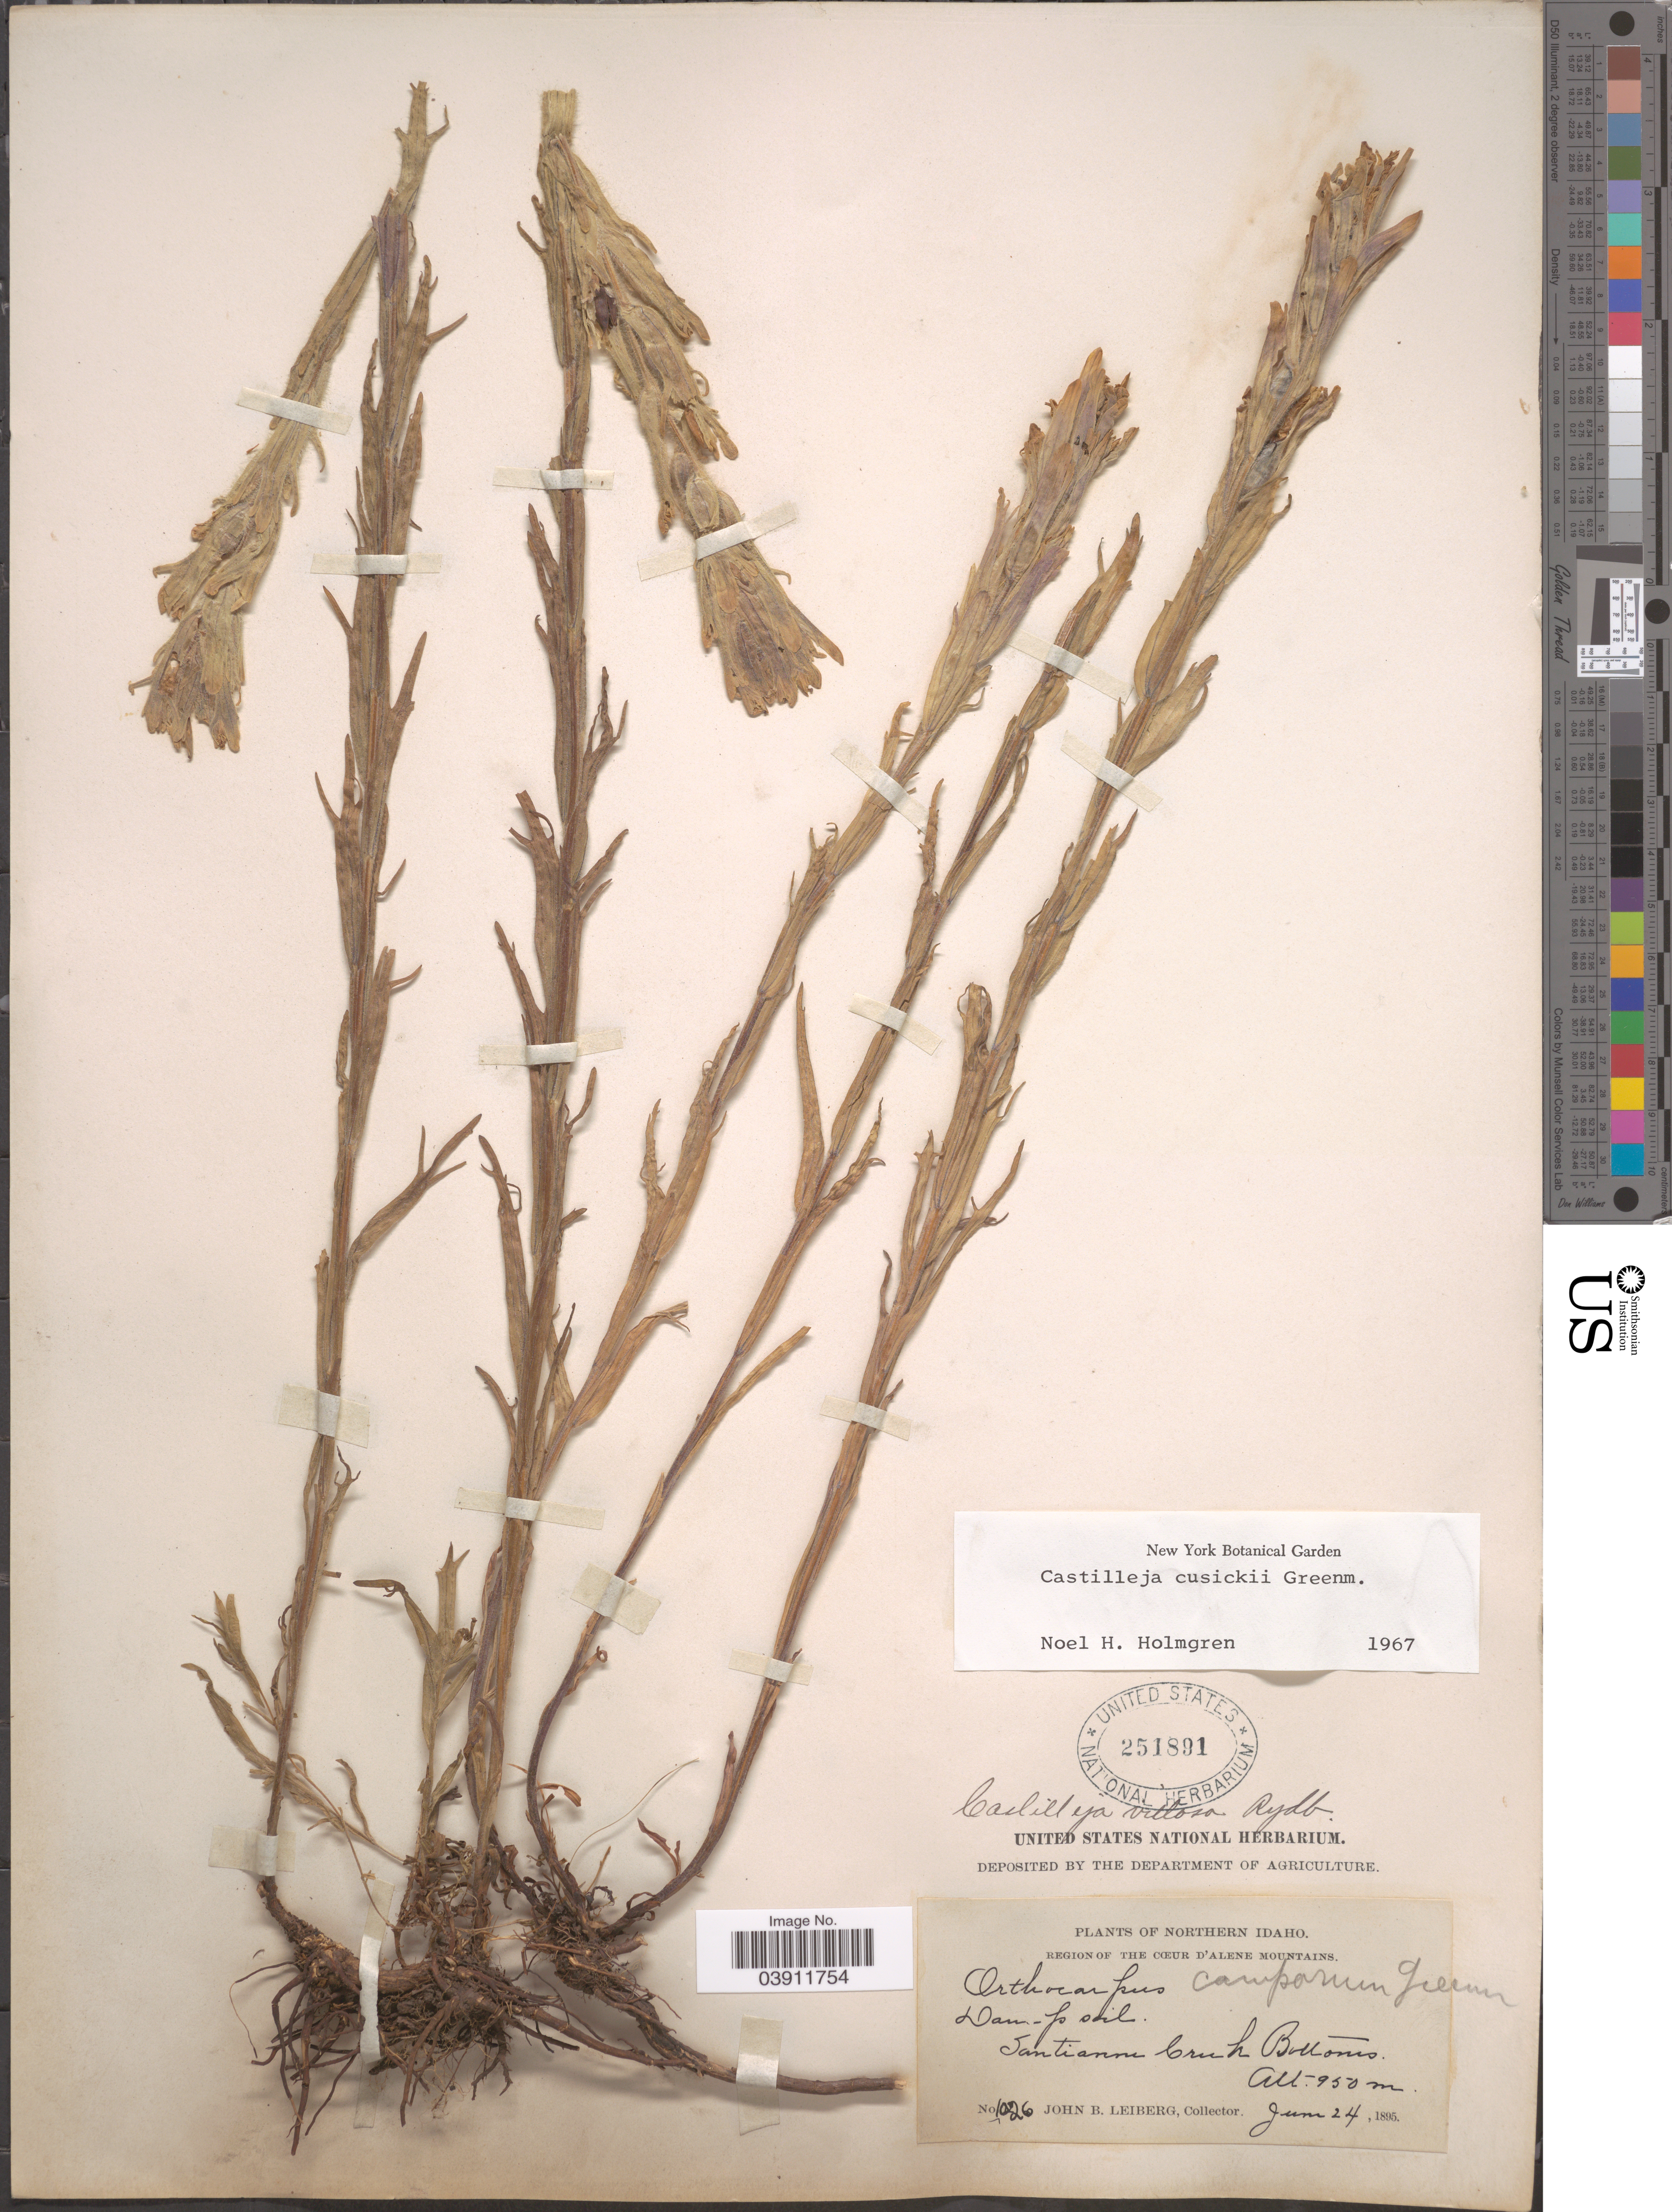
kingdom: Plantae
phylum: Tracheophyta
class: Magnoliopsida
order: Lamiales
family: Orobanchaceae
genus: Castilleja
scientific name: Castilleja cusickii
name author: Greenm.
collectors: J. B. Leiberg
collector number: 1026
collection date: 1895-06-24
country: United States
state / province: Idaho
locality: Northern Idaho. Region of the Cœur d'Alene Mountains. Santianne Creek Bottoms.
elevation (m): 950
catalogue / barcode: US 251891